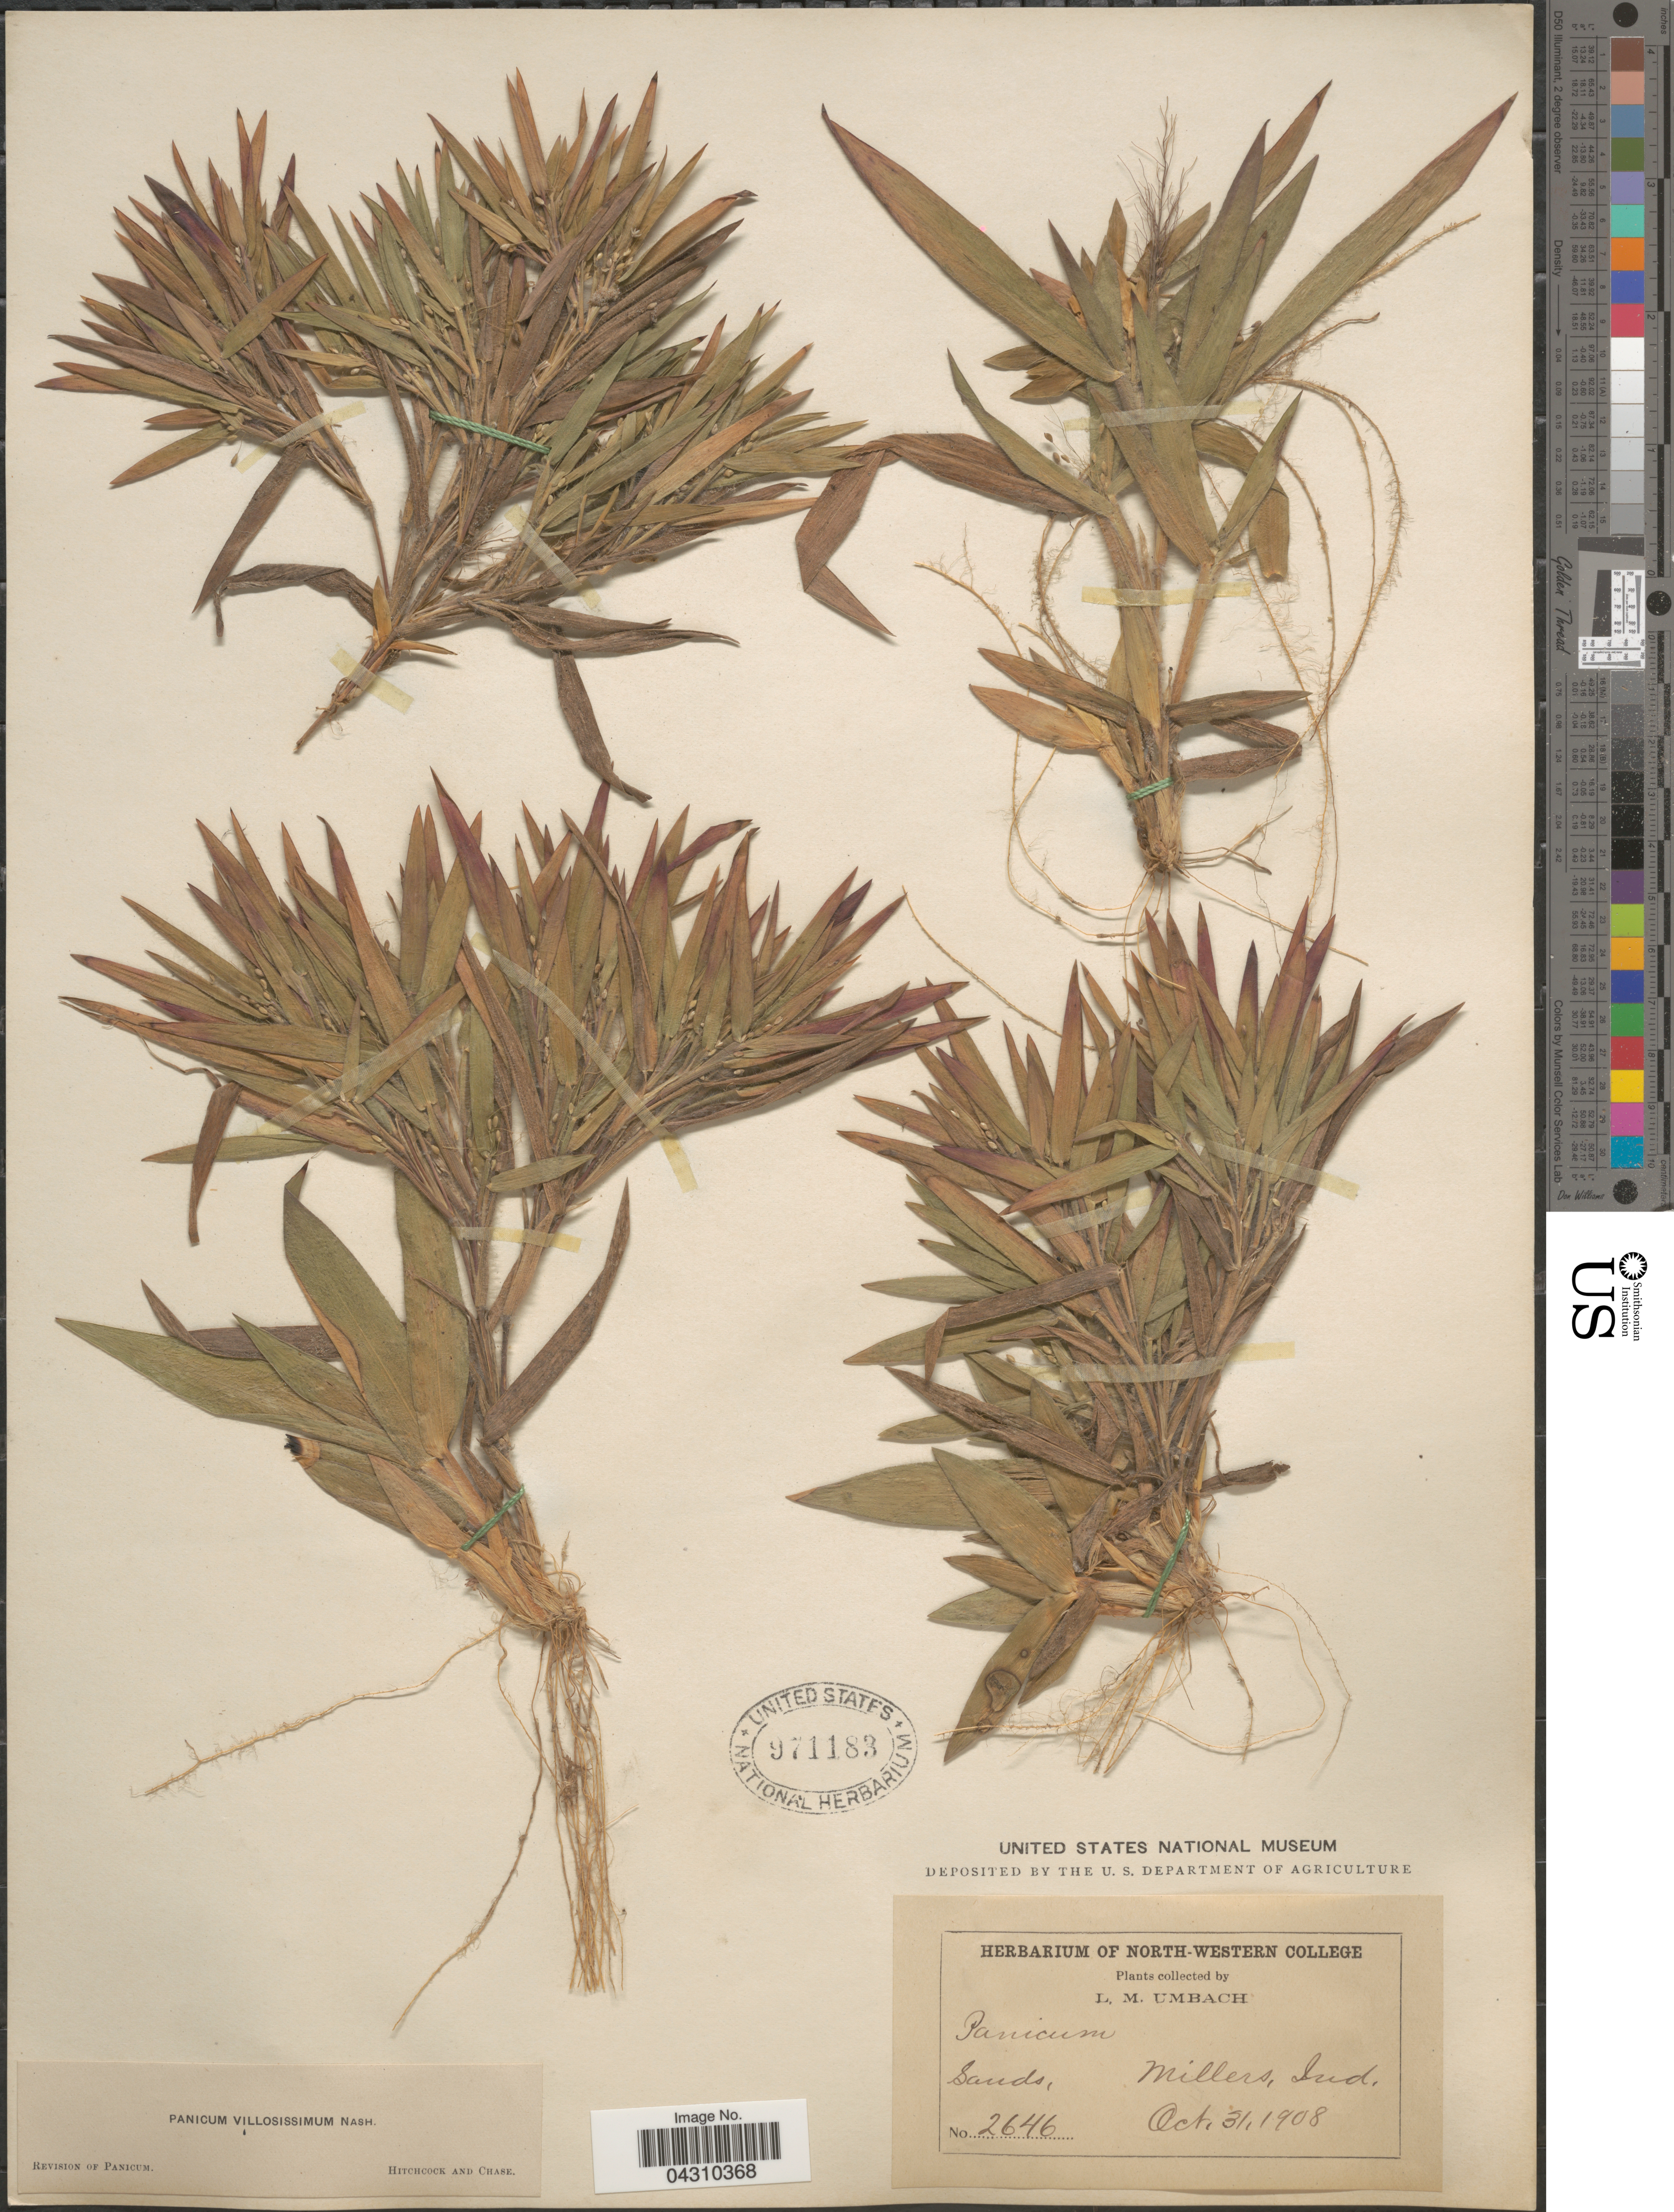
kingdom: Plantae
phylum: Tracheophyta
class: Liliopsida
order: Poales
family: Poaceae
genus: Dichanthelium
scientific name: Dichanthelium acuminatum var. acuminatum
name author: (Sw.) Gould & C.A. Clark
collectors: L. M. Umbach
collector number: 2646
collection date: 1908-10-31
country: United States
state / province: Indiana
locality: Sands, Millers.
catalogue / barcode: US 971183